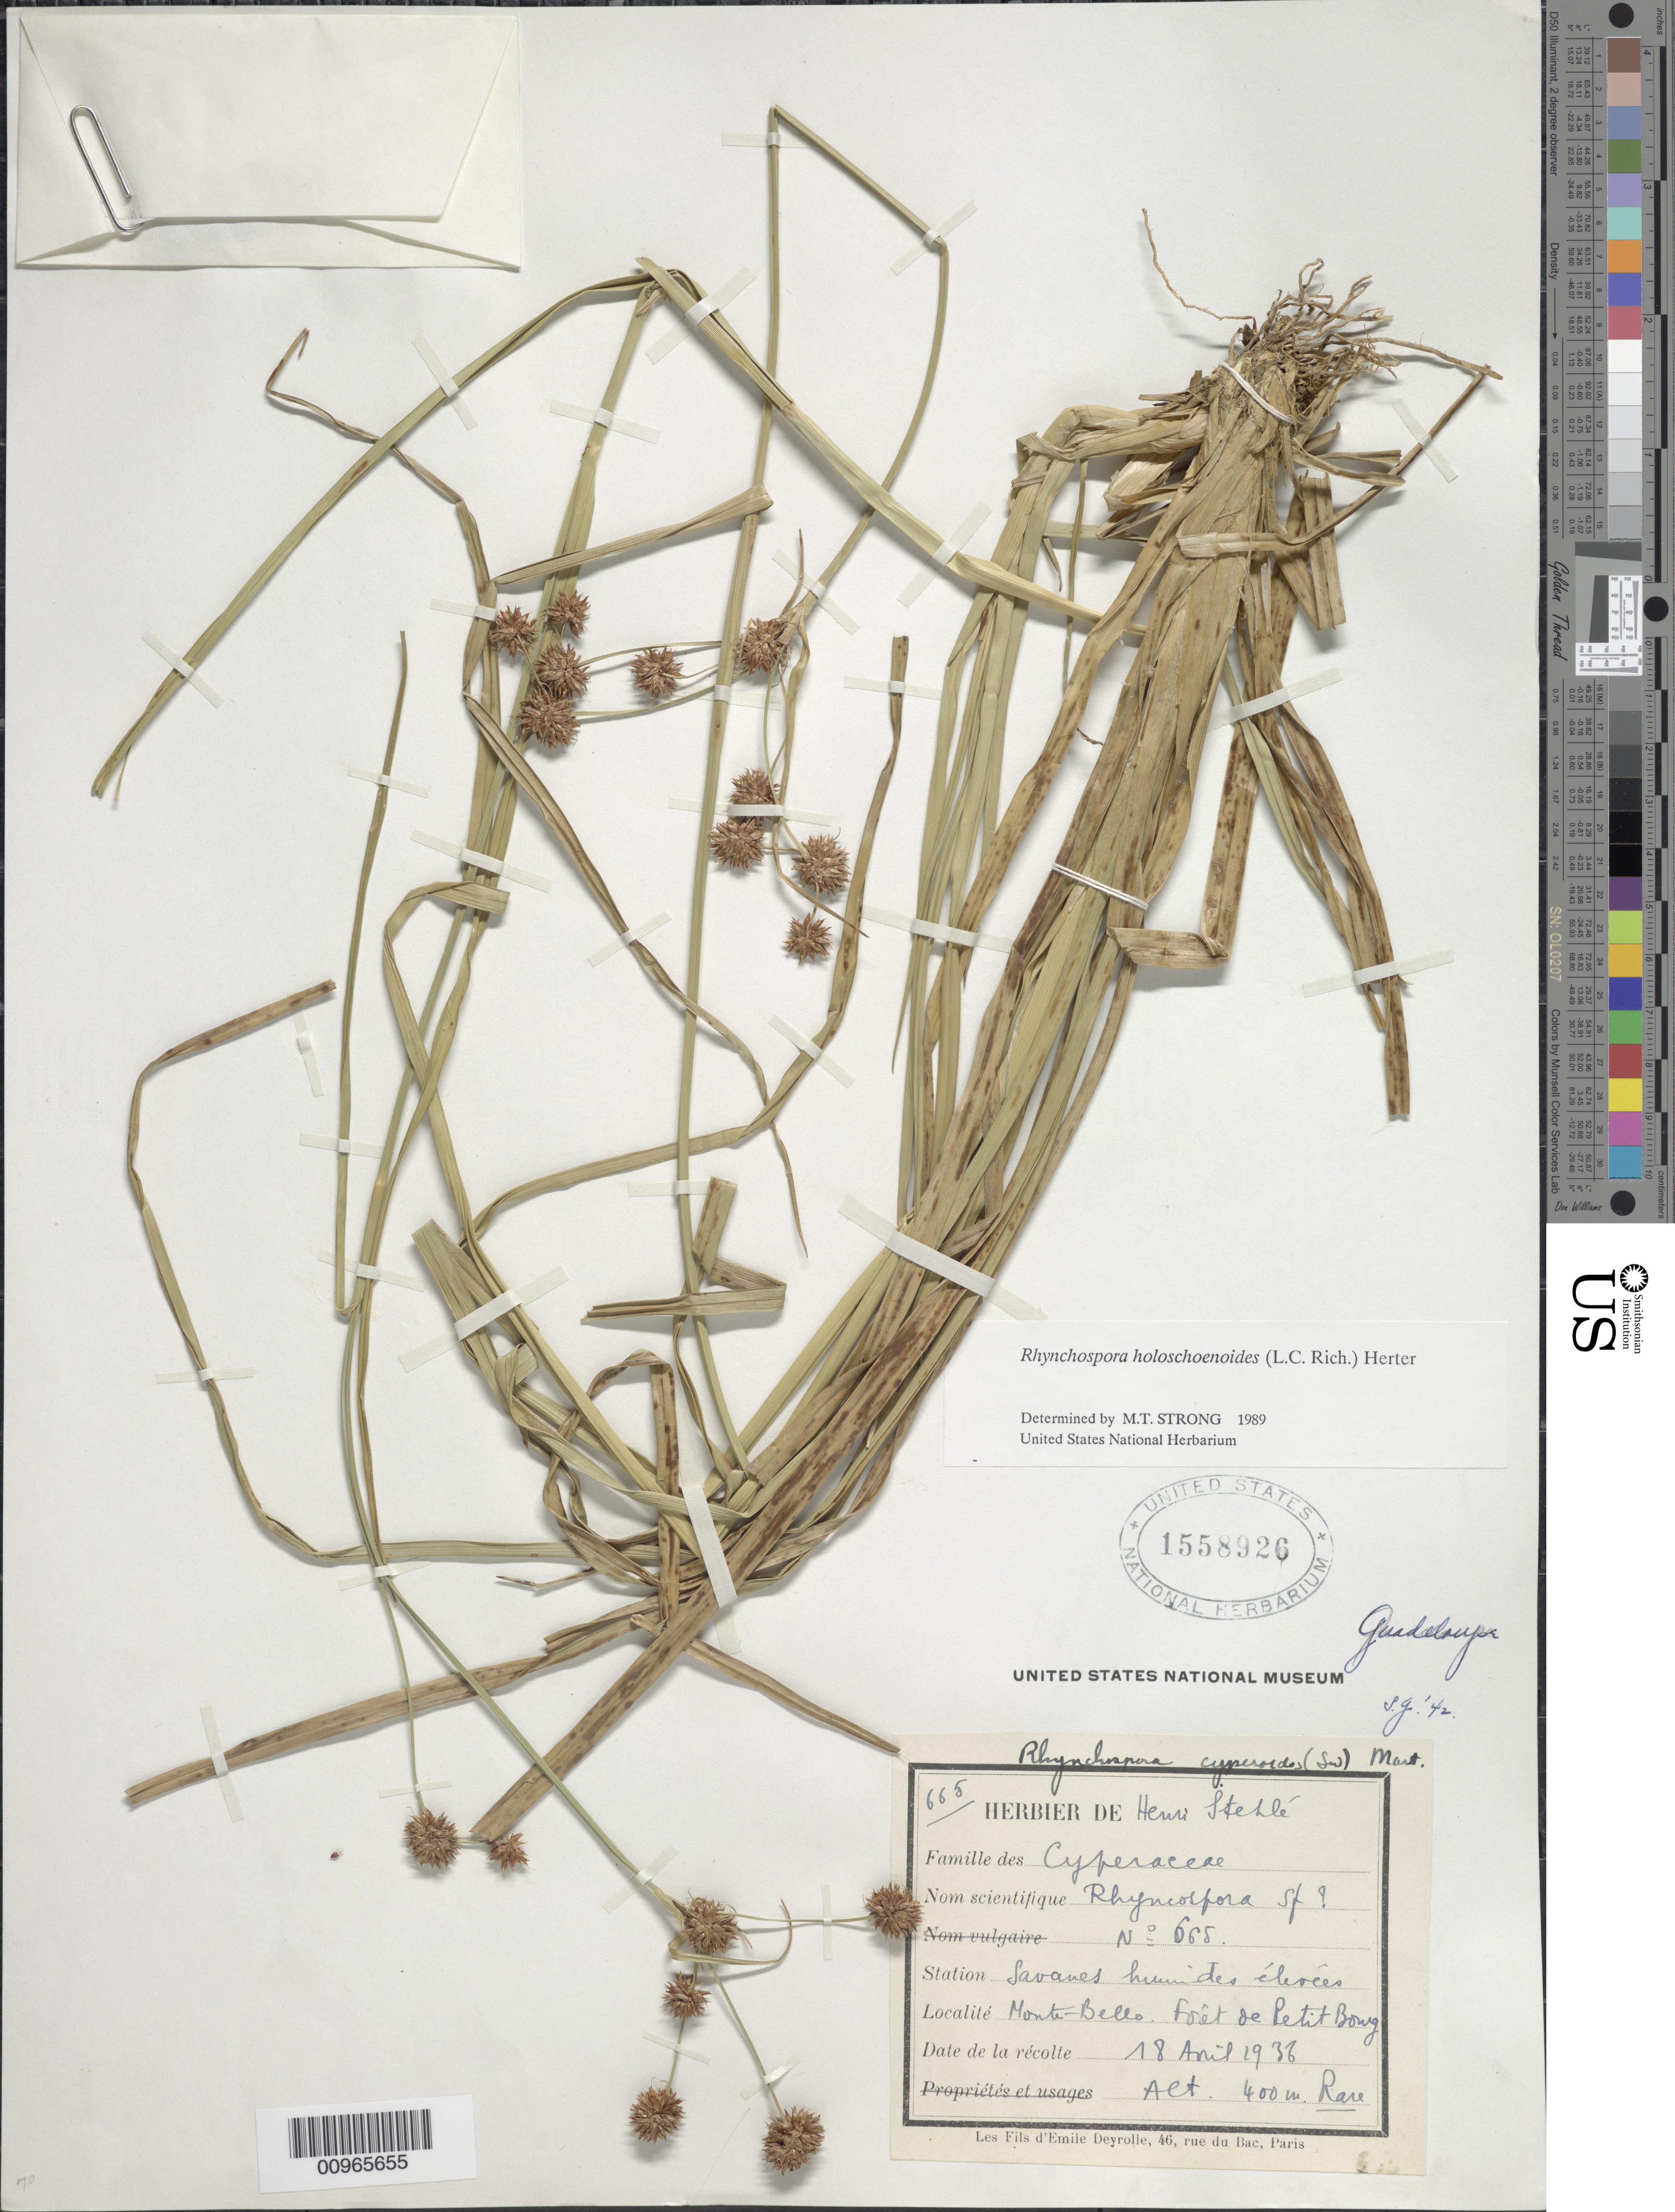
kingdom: Plantae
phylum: Tracheophyta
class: Liliopsida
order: Poales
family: Cyperaceae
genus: Rhynchospora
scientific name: Rhynchospora holoschoenoides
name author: (Rich.) Herter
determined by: Strong, M. T., (US), Smithsonian Institution - National Museum of Natural History (UNITED STATES)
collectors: H. Stehlé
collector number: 665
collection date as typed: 18 Apr 1936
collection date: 1936-04-18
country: Guadeloupe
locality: Monte-Bello, Forêt de Petit Bourg, savanes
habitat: Savanes humides élevées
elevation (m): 400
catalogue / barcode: US 1558926